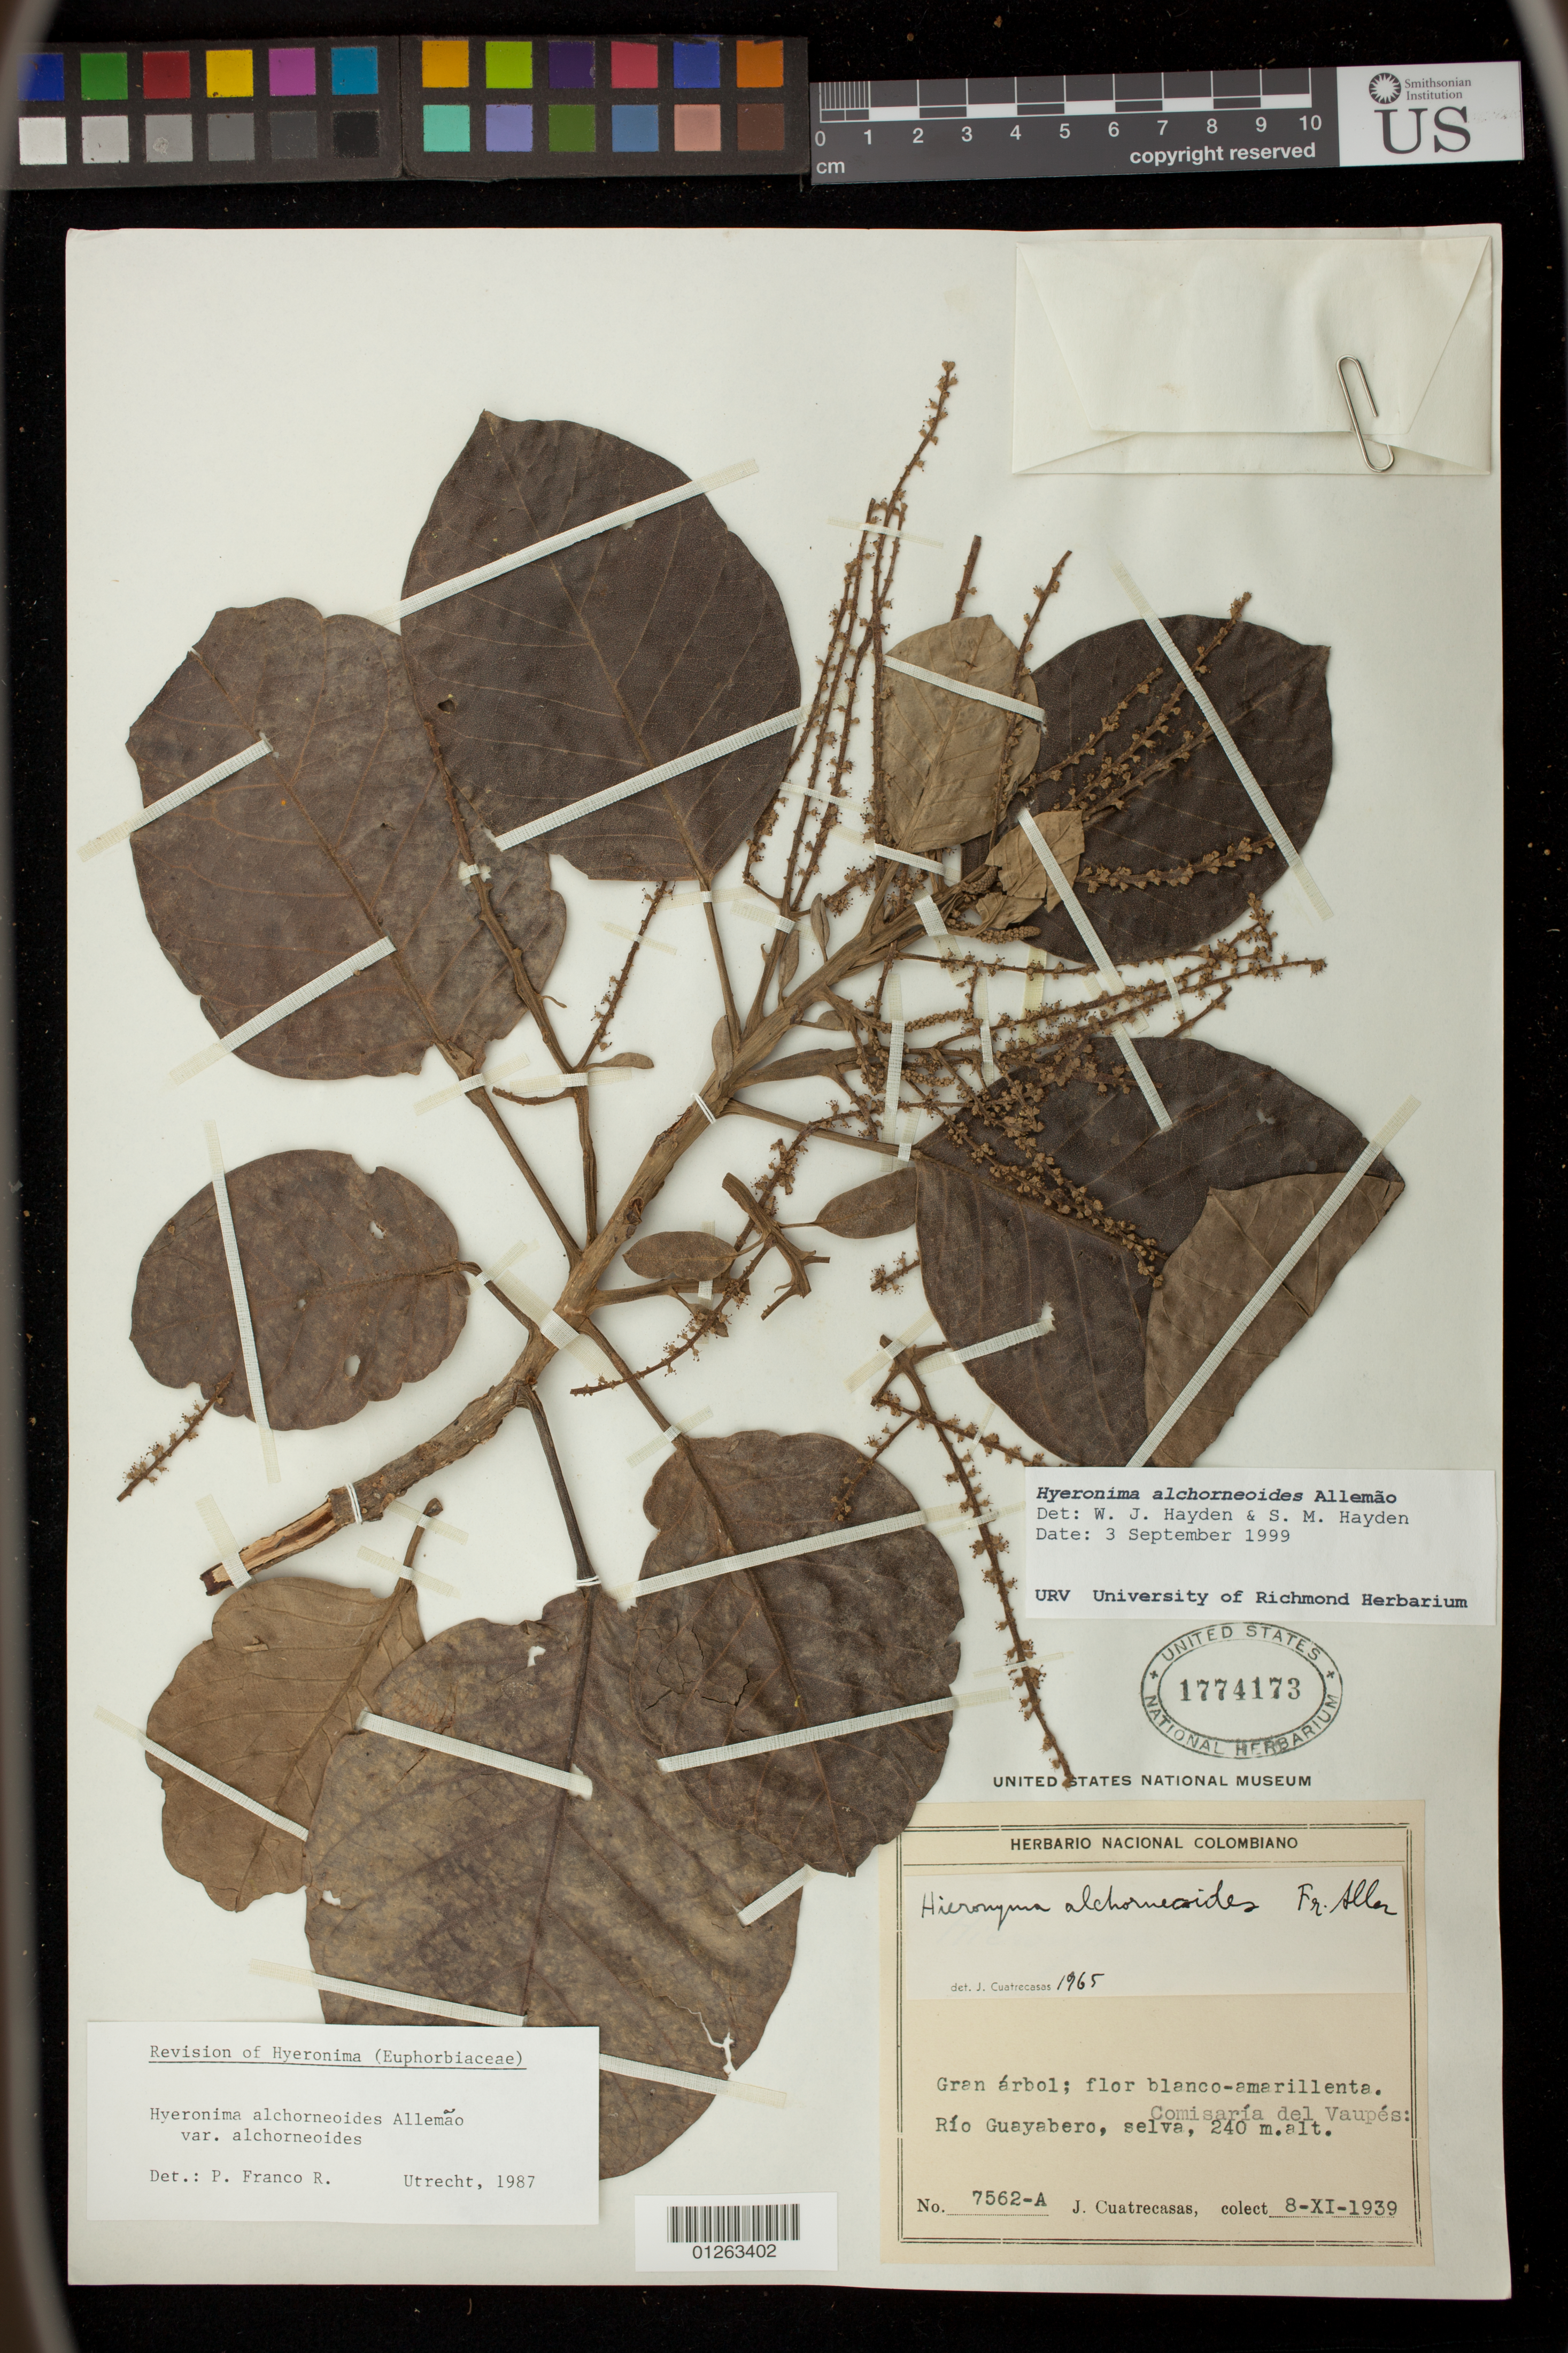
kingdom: Plantae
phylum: Tracheophyta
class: Magnoliopsida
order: Malpighiales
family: Phyllanthaceae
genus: Hieronyma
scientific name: Hieronyma alchorneoides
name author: Allemão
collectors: J. Cuatrecasas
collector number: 7562-A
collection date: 1939-11-08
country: Colombia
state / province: Vaupes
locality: Rio Guayabero, Selva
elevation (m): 241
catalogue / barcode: US 1774173